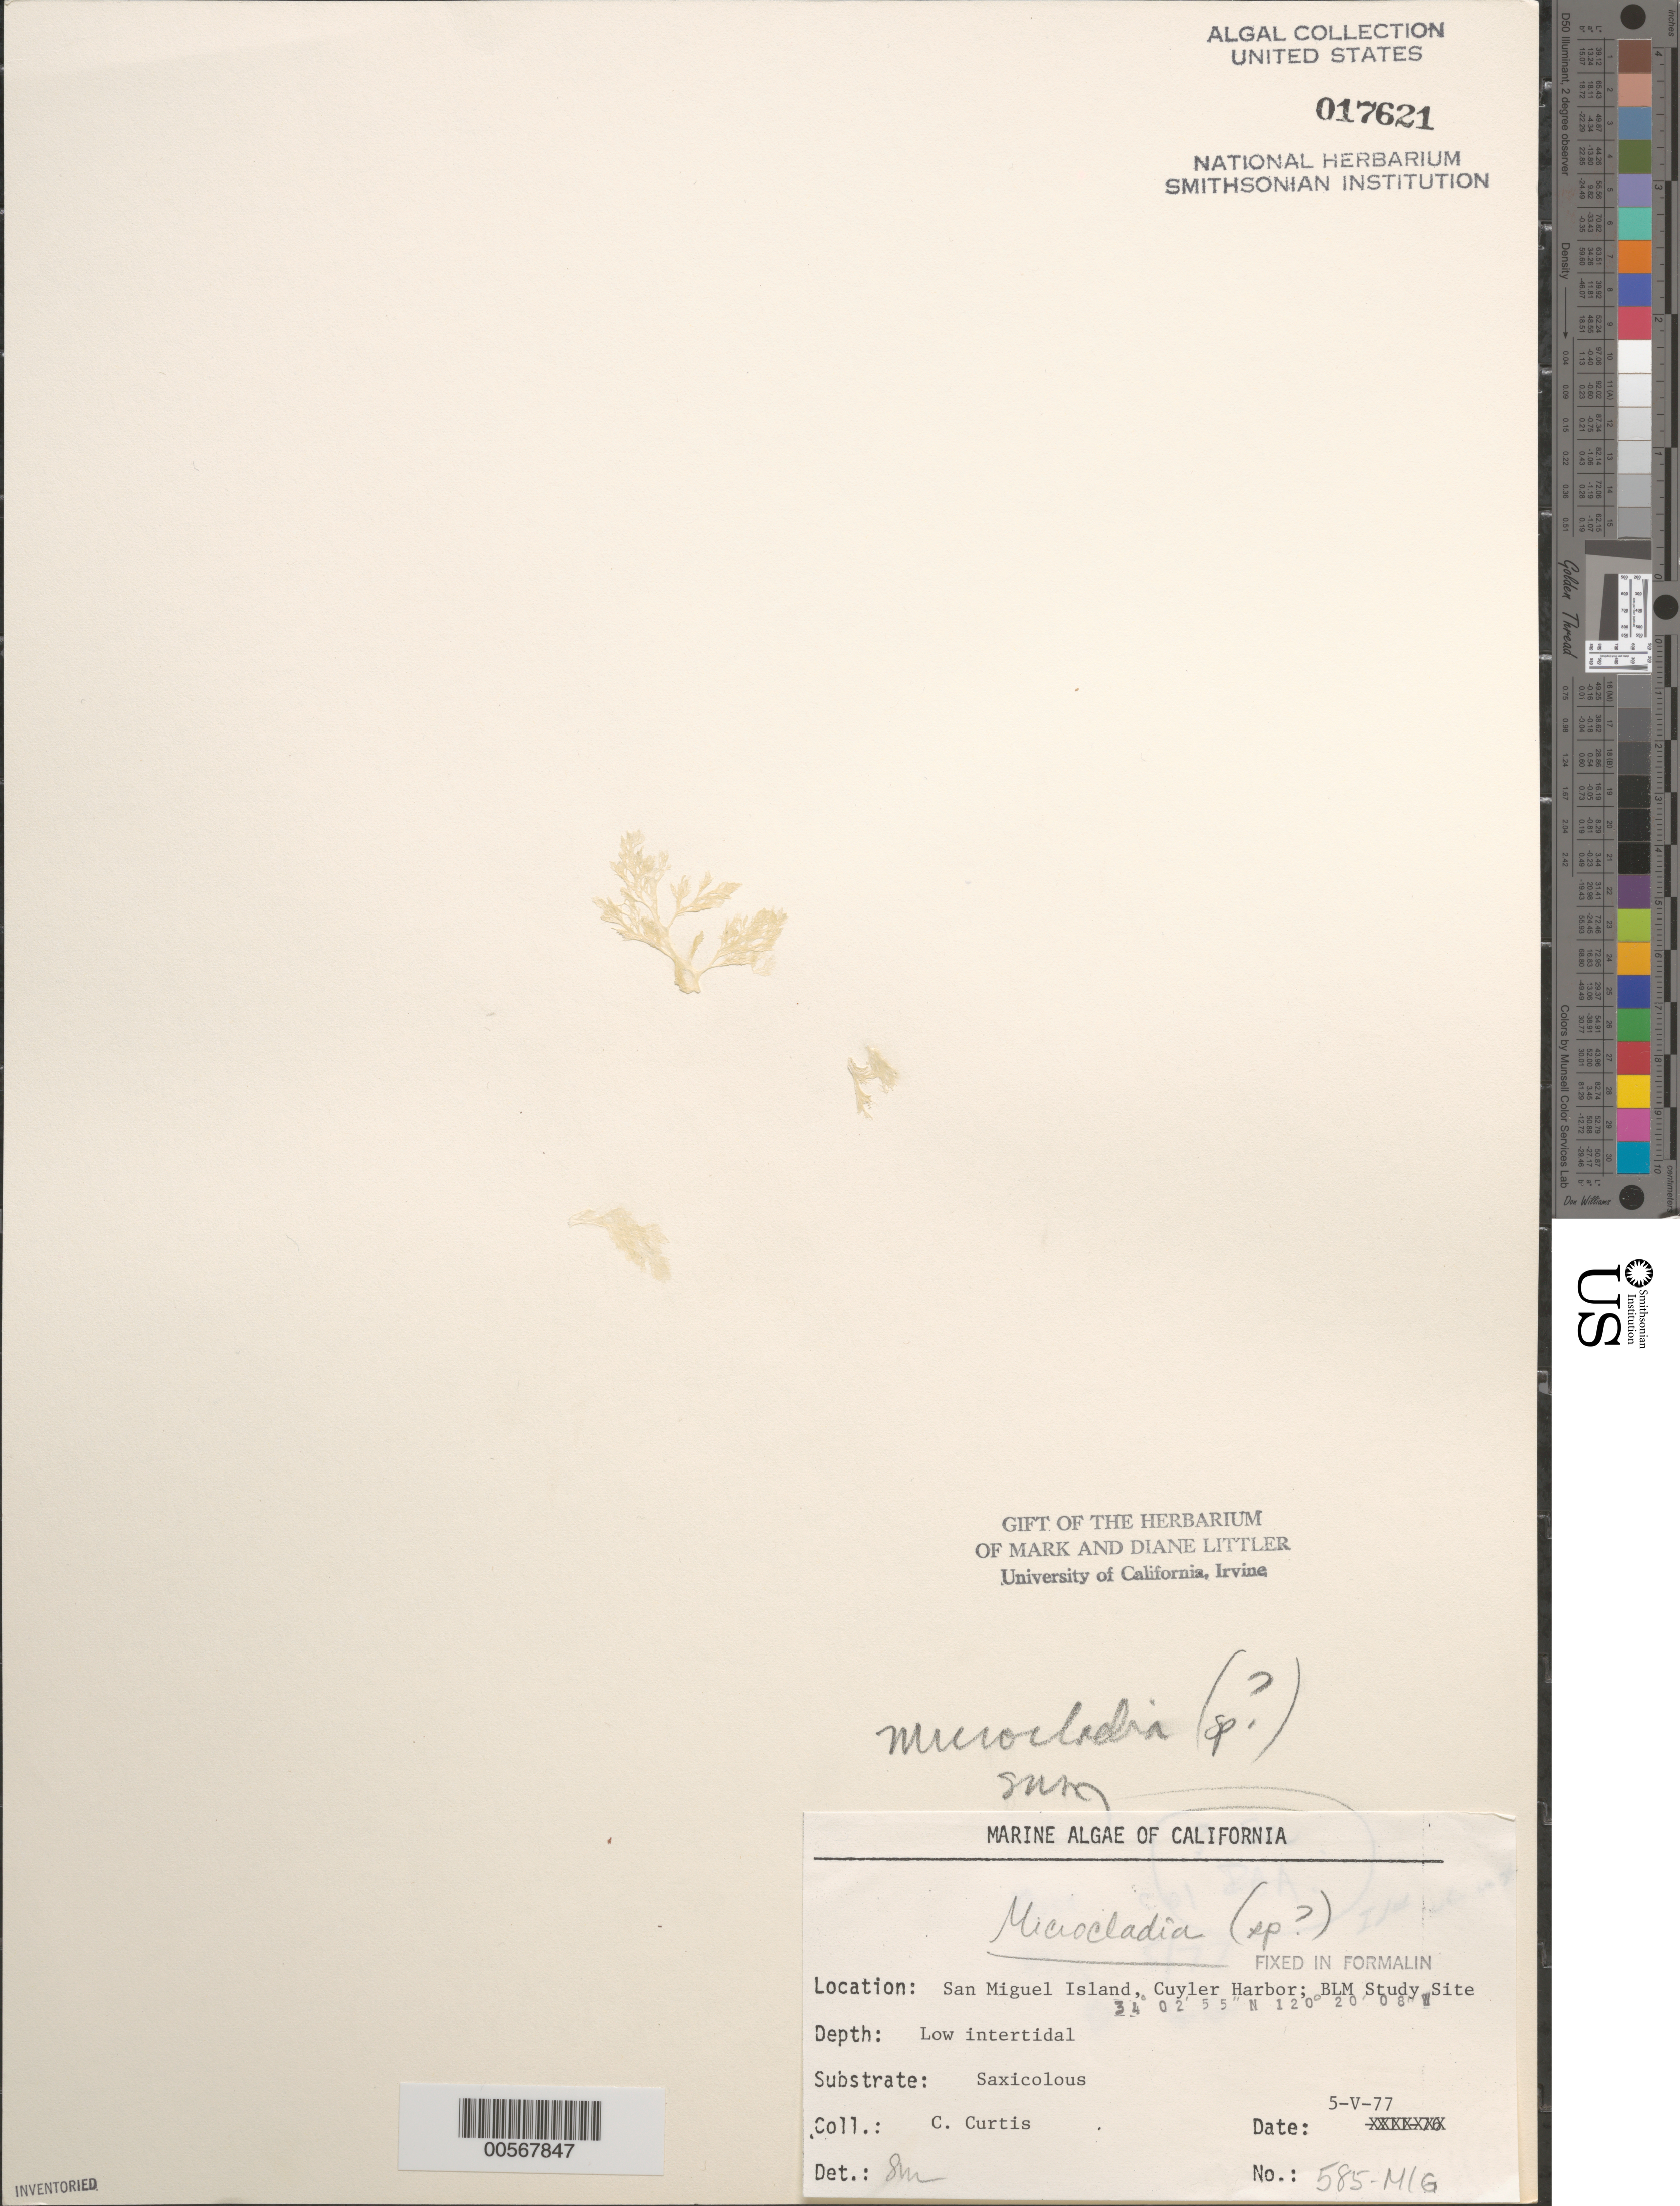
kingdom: Plantae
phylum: Rhodophyta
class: Florideophyceae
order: Ceramiales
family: Ceramiaceae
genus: Microcladia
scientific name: Microcladia sp.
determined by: Murray, S. N.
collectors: C. Curtis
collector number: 585-mig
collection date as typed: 05 May 1977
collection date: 1977-05-05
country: United States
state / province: California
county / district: Santa Barbara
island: San Miguel Island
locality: Cuyler Harbor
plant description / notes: BLM-SOCALBIGHT Rocky Intertidal Survey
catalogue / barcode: US 17621